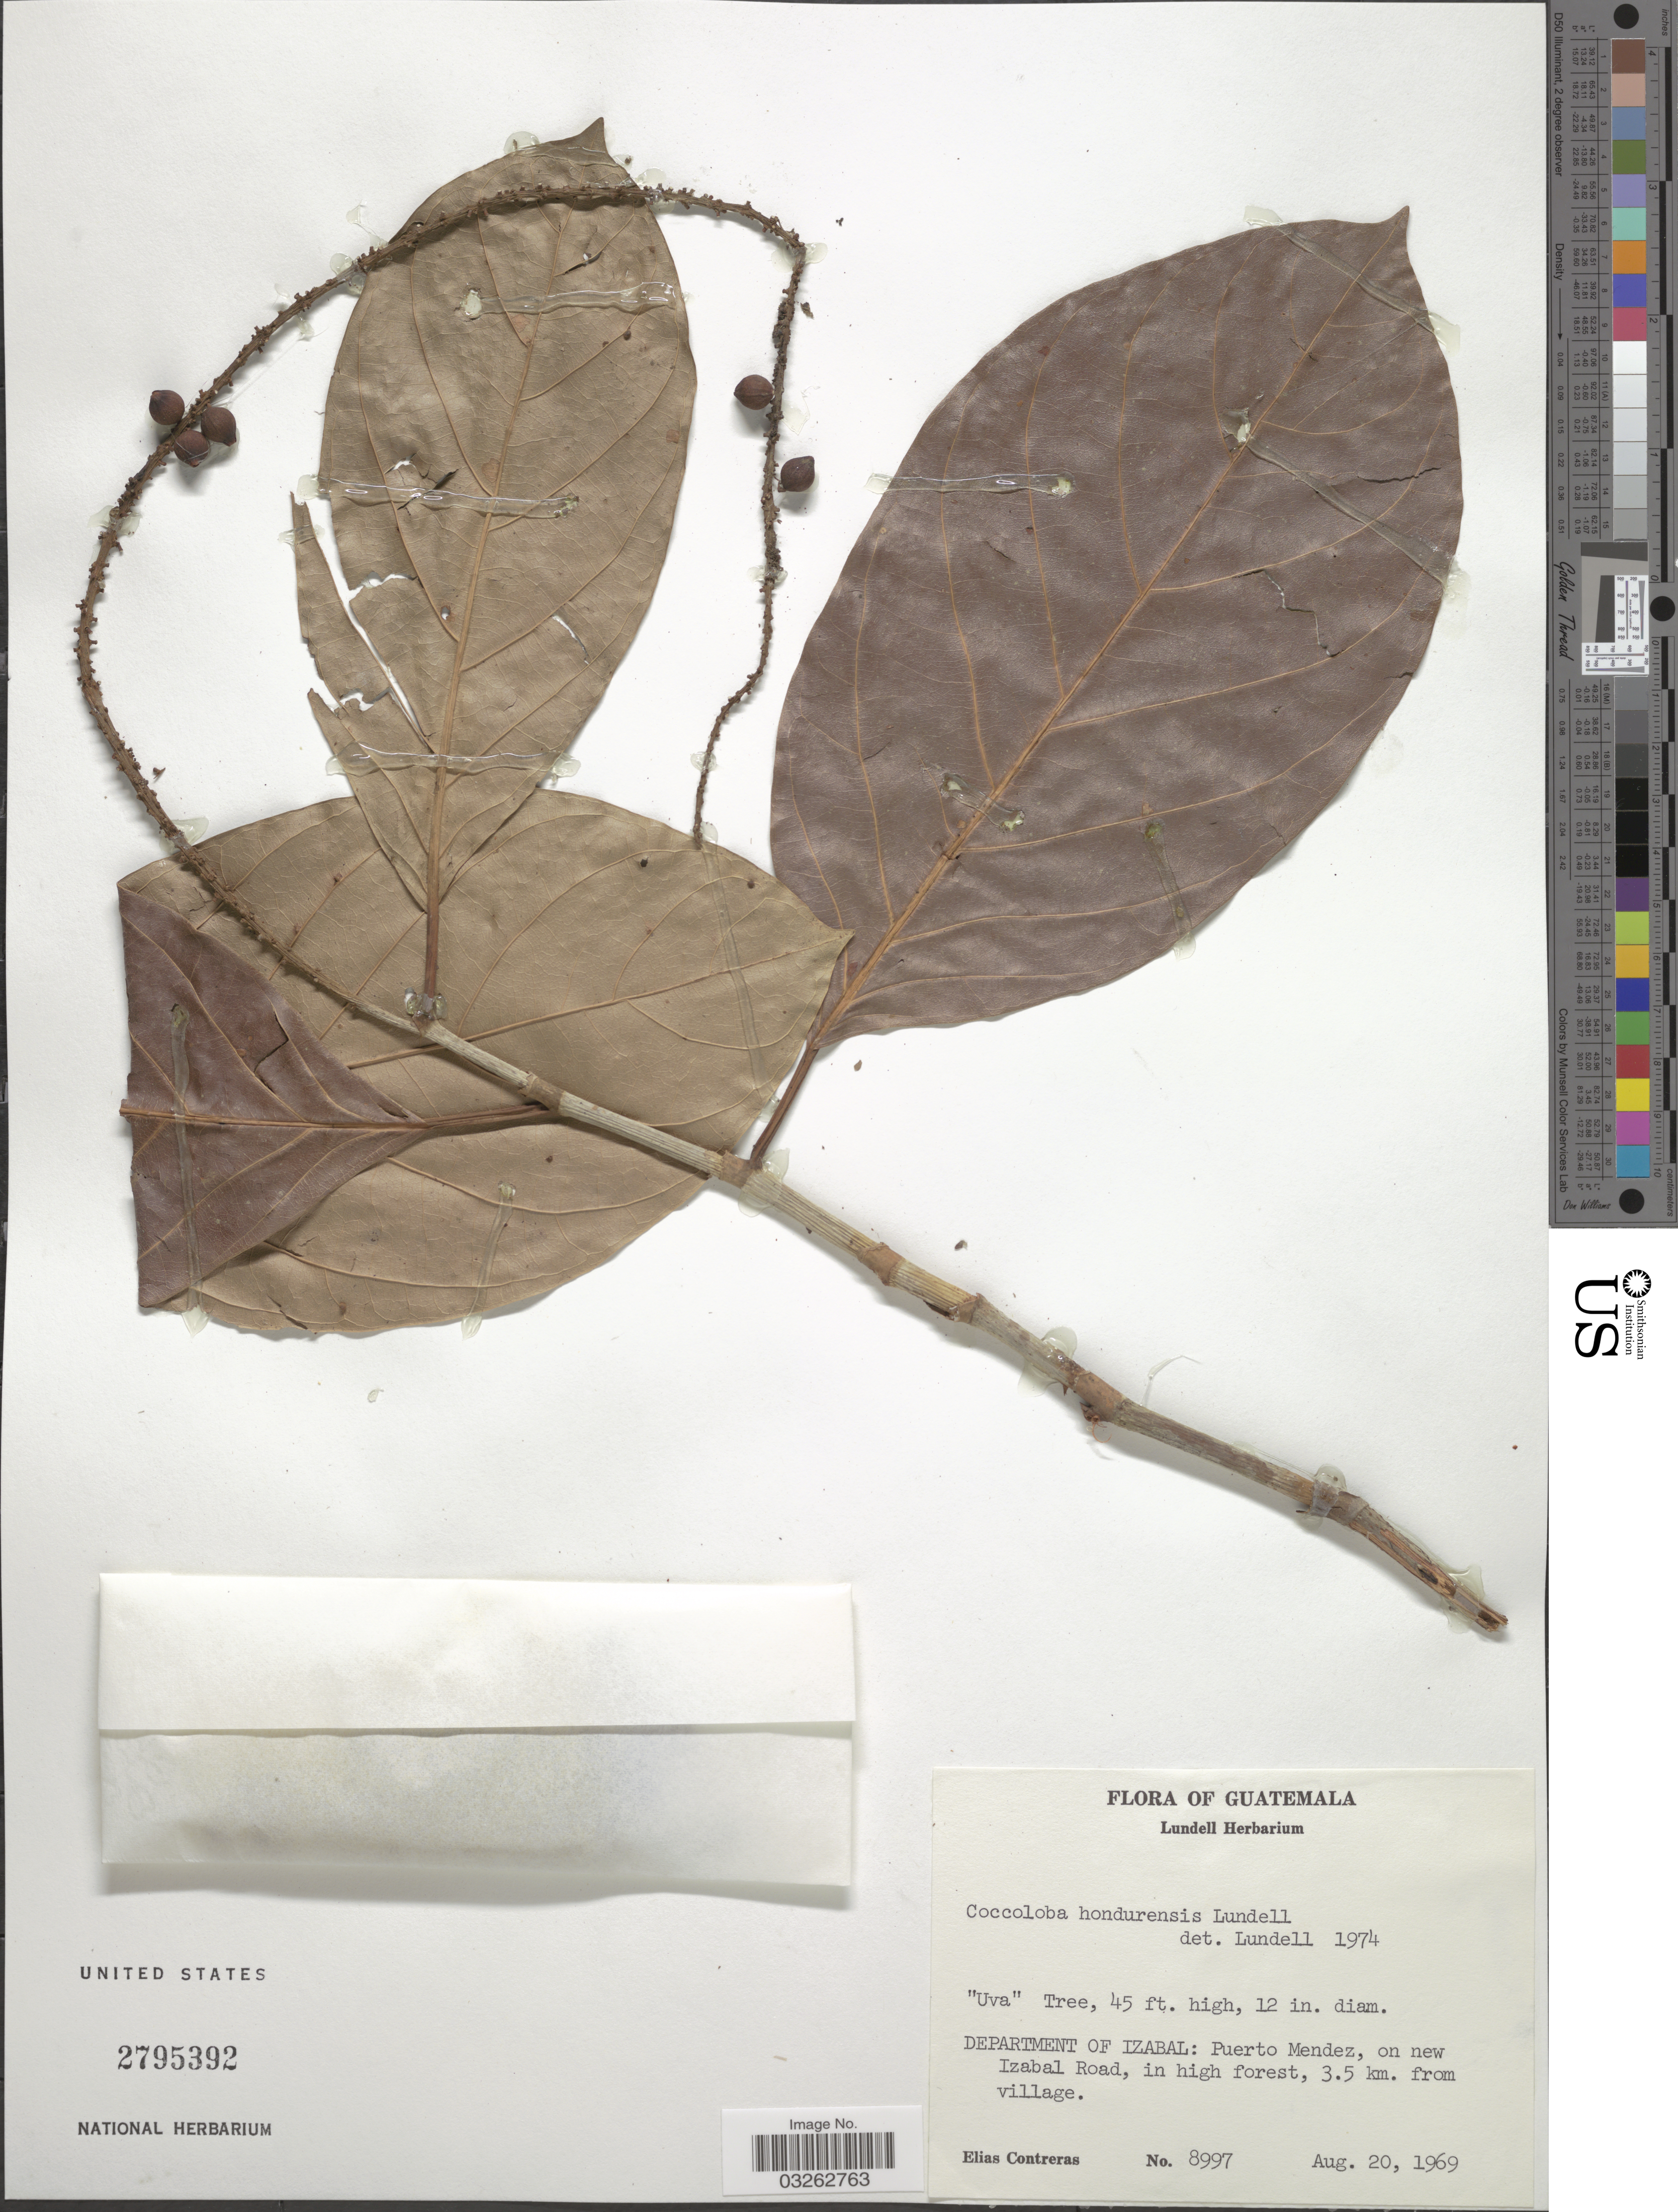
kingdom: Plantae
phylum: Tracheophyta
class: Magnoliopsida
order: Caryophyllales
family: Polygonaceae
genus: Coccoloba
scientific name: Coccoloba hondurensis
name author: Lundell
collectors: E. Contreras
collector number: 8997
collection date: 1969-08-20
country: Guatemala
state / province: Izabal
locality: Department of Izabal: Puerto Mendez, on new Izabal Road, in high forest, 3.5 km. from village.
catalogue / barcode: US 2795392